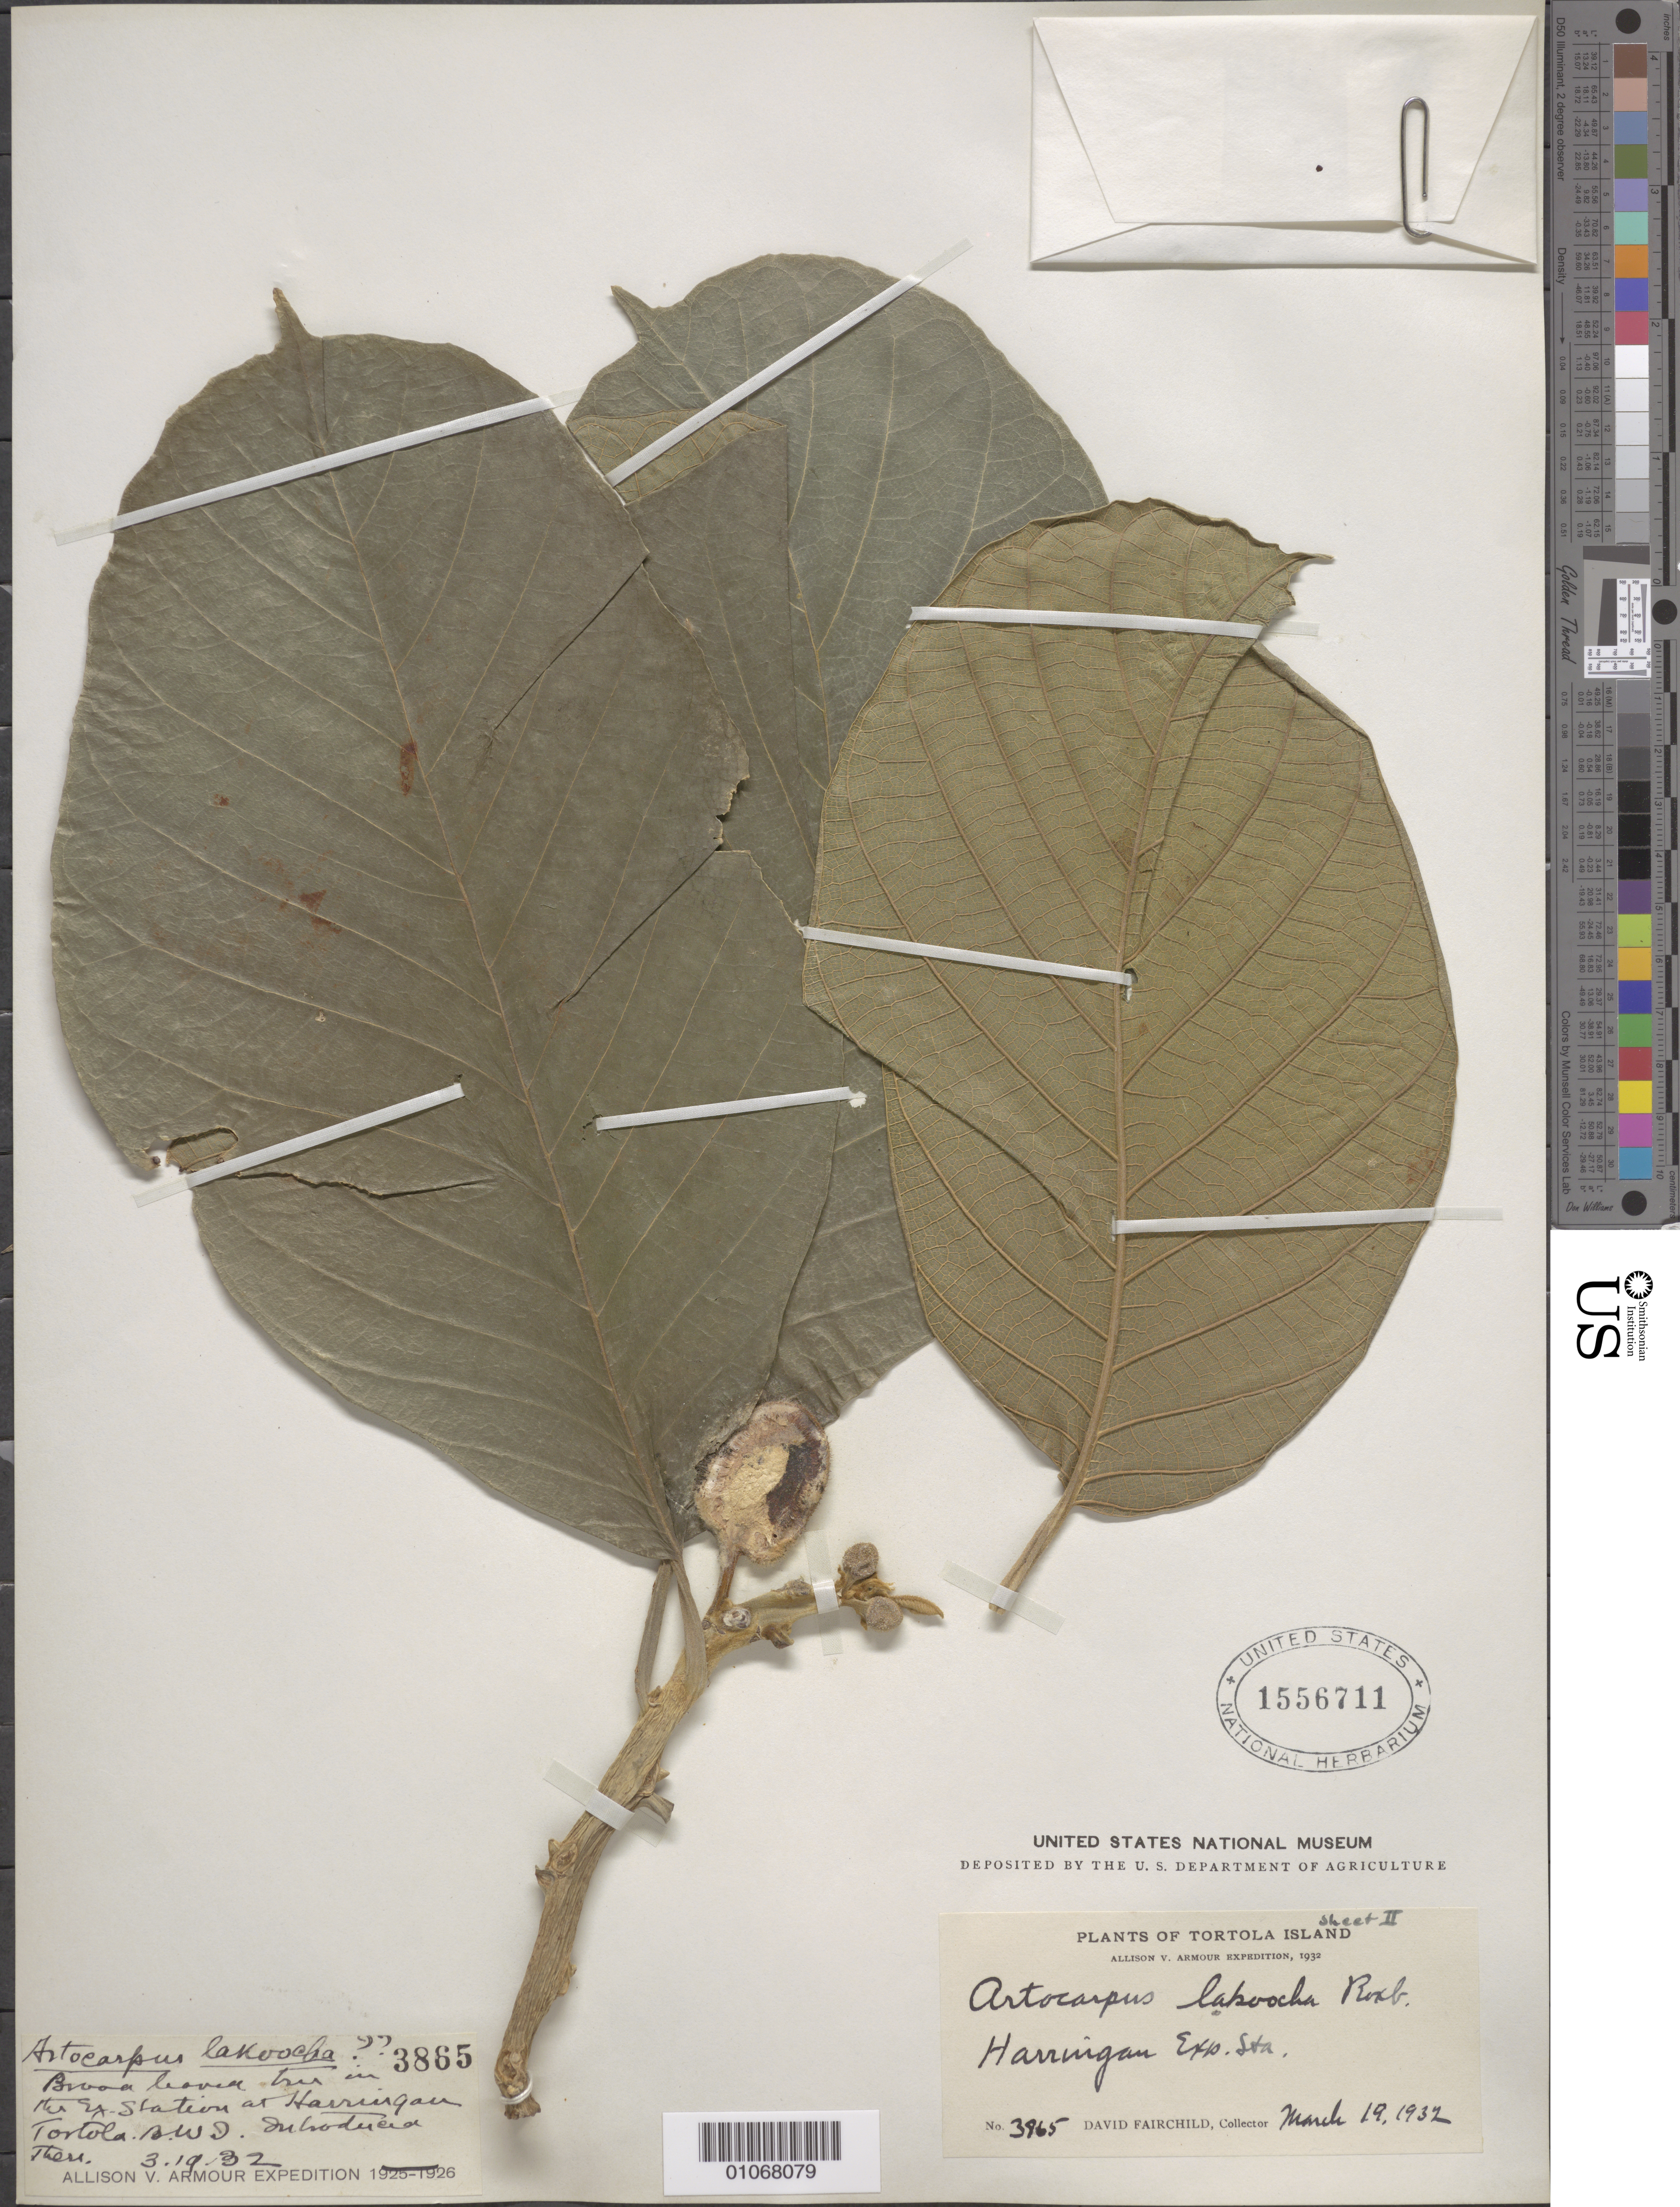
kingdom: Plantae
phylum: Tracheophyta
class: Magnoliopsida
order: Rosales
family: Moraceae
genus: Artocarpus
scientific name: Artocarpus lakoocha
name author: Wall. ex Roxb.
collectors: D. Fairchild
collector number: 3865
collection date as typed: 19 Mar 1932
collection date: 1932-03-19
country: British Virgin Islands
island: Tortola I.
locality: Harringam Exp. Sta.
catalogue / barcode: US 1556711